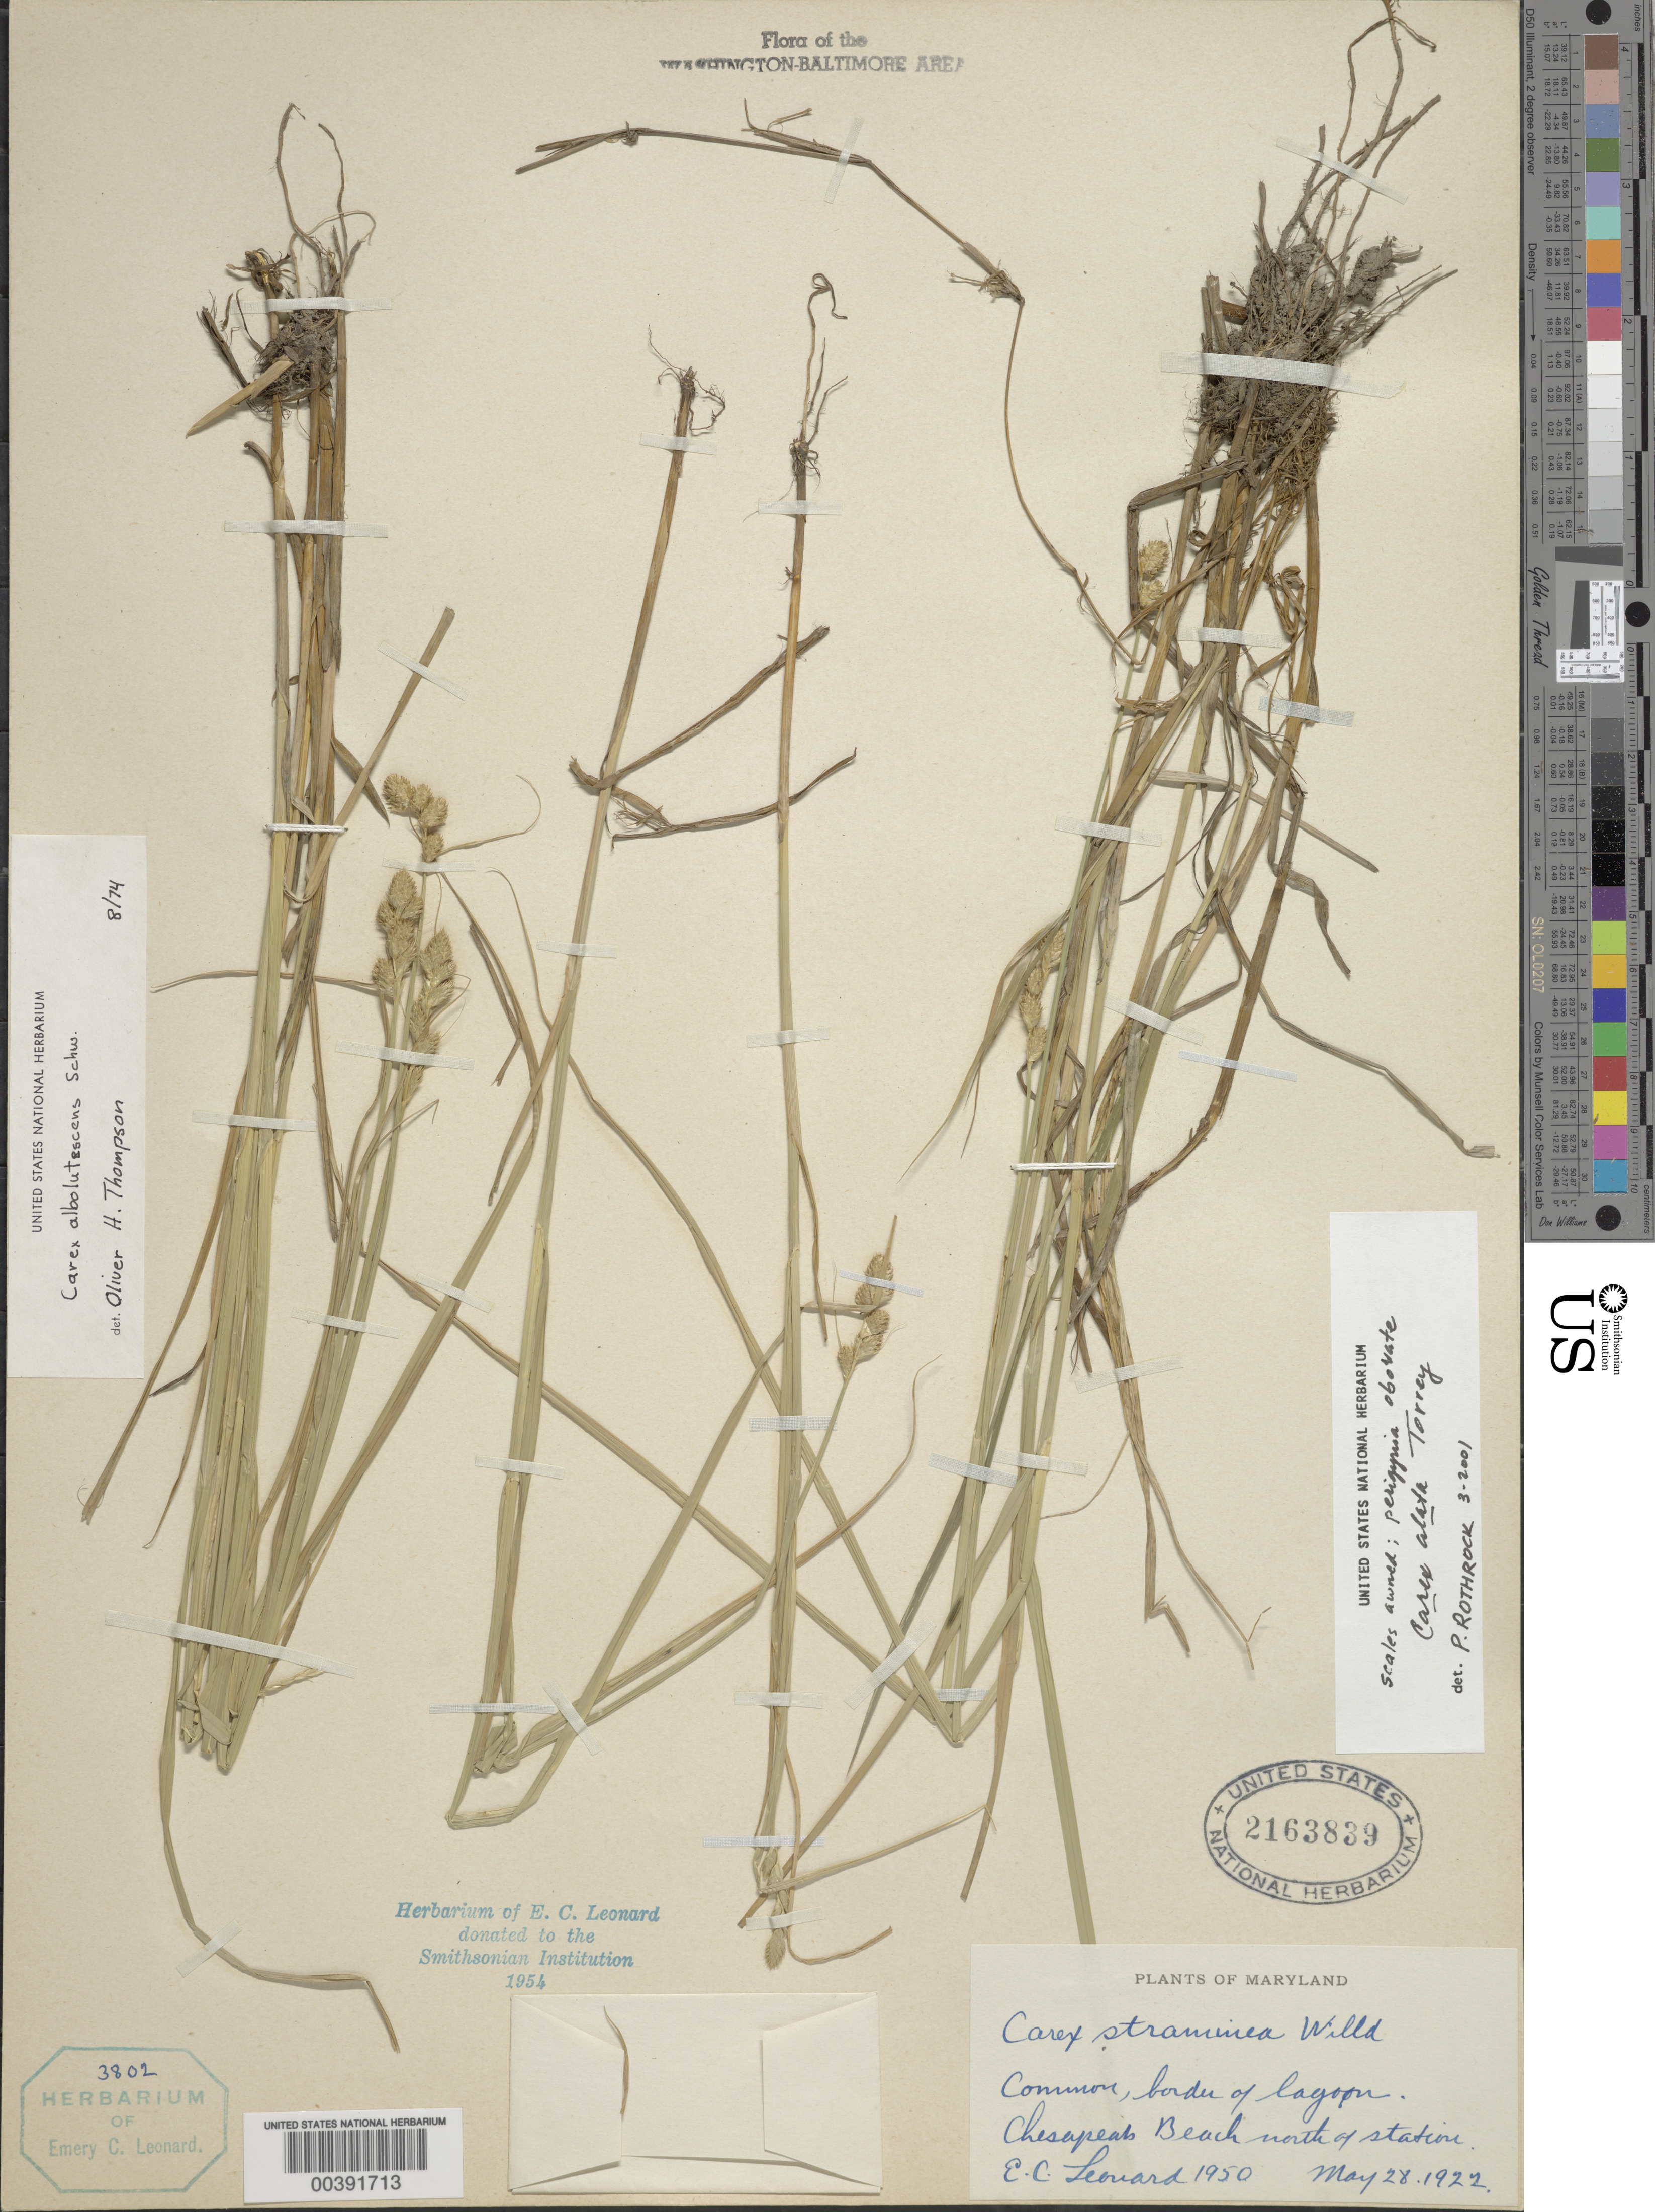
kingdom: Plantae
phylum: Tracheophyta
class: Liliopsida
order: Poales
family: Cyperaceae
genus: Carex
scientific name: Carex alata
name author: Torr.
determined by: Rothrock, P. E.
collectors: E. C. Leonard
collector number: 1950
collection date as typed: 28 May 1922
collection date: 1922-05-28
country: United States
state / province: Maryland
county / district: Calvert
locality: Chesapeake Beach, north of Station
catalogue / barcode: US 2163839